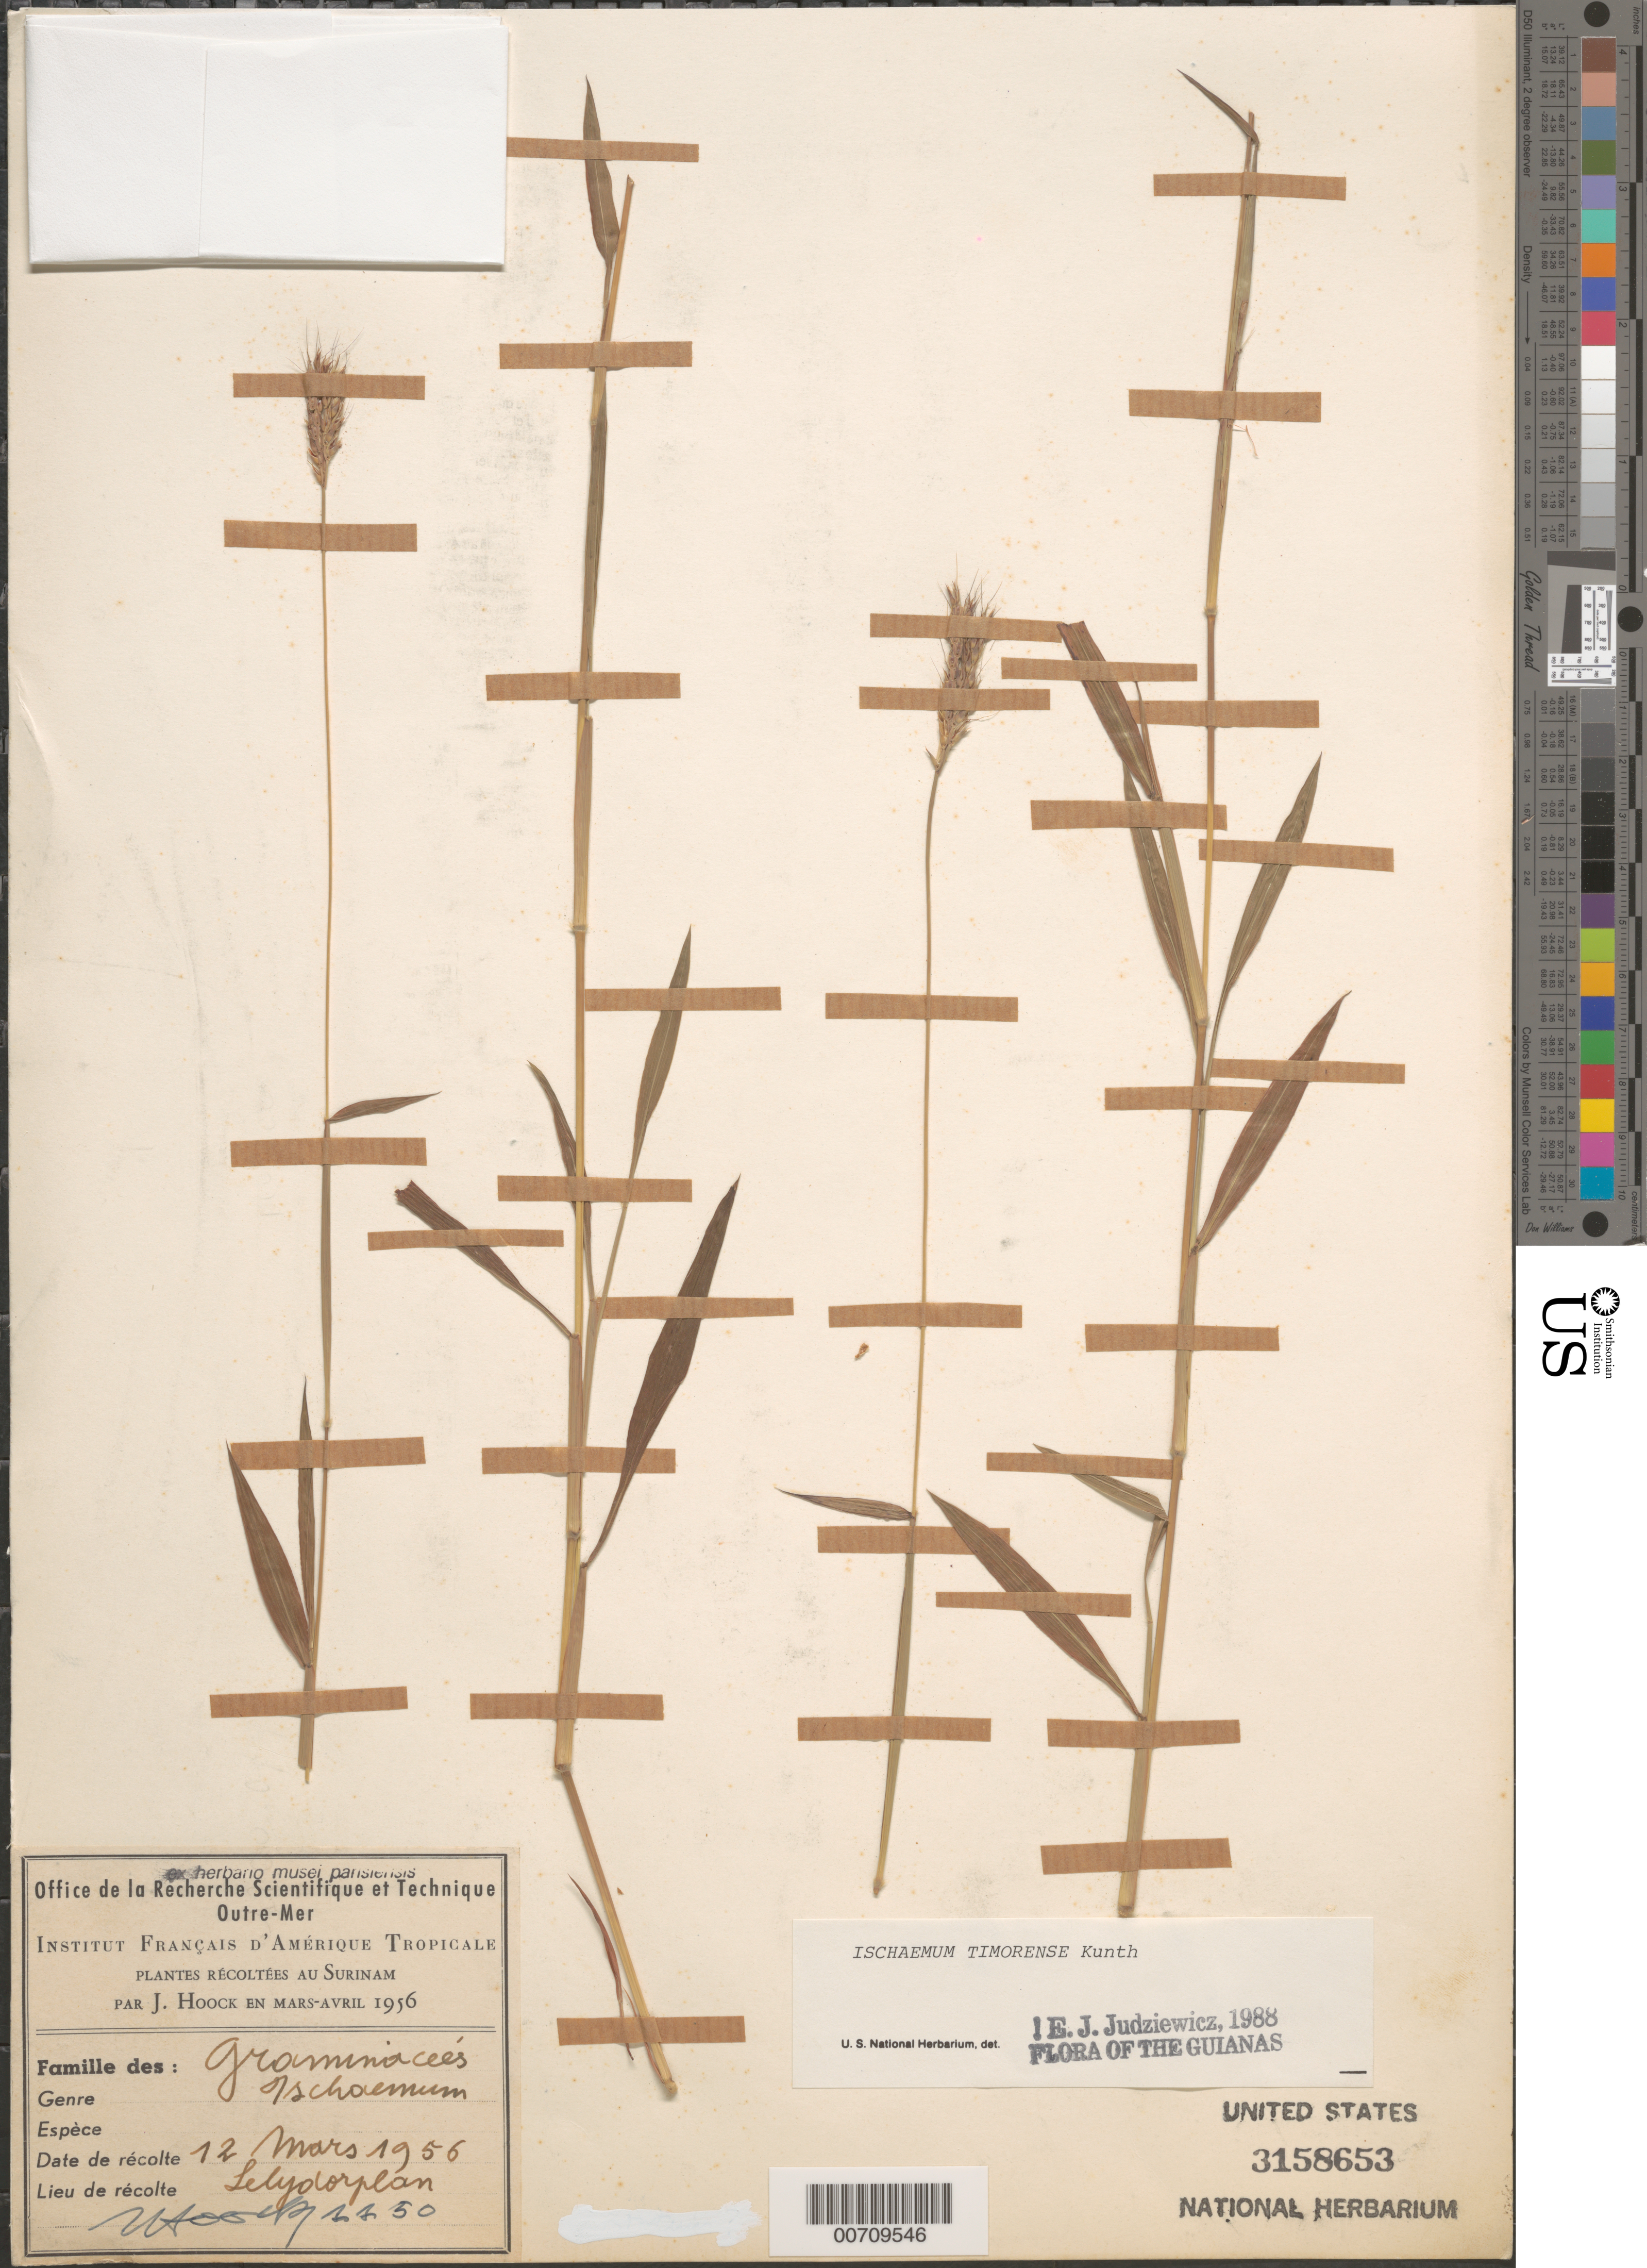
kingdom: Plantae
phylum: Tracheophyta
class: Liliopsida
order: Poales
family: Poaceae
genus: Ischaemum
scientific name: Ischaemum timorense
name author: Kunth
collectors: J. Hoock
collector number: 1150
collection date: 1956-03-12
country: Suriname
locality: Lelydorplan.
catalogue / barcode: US 3158653